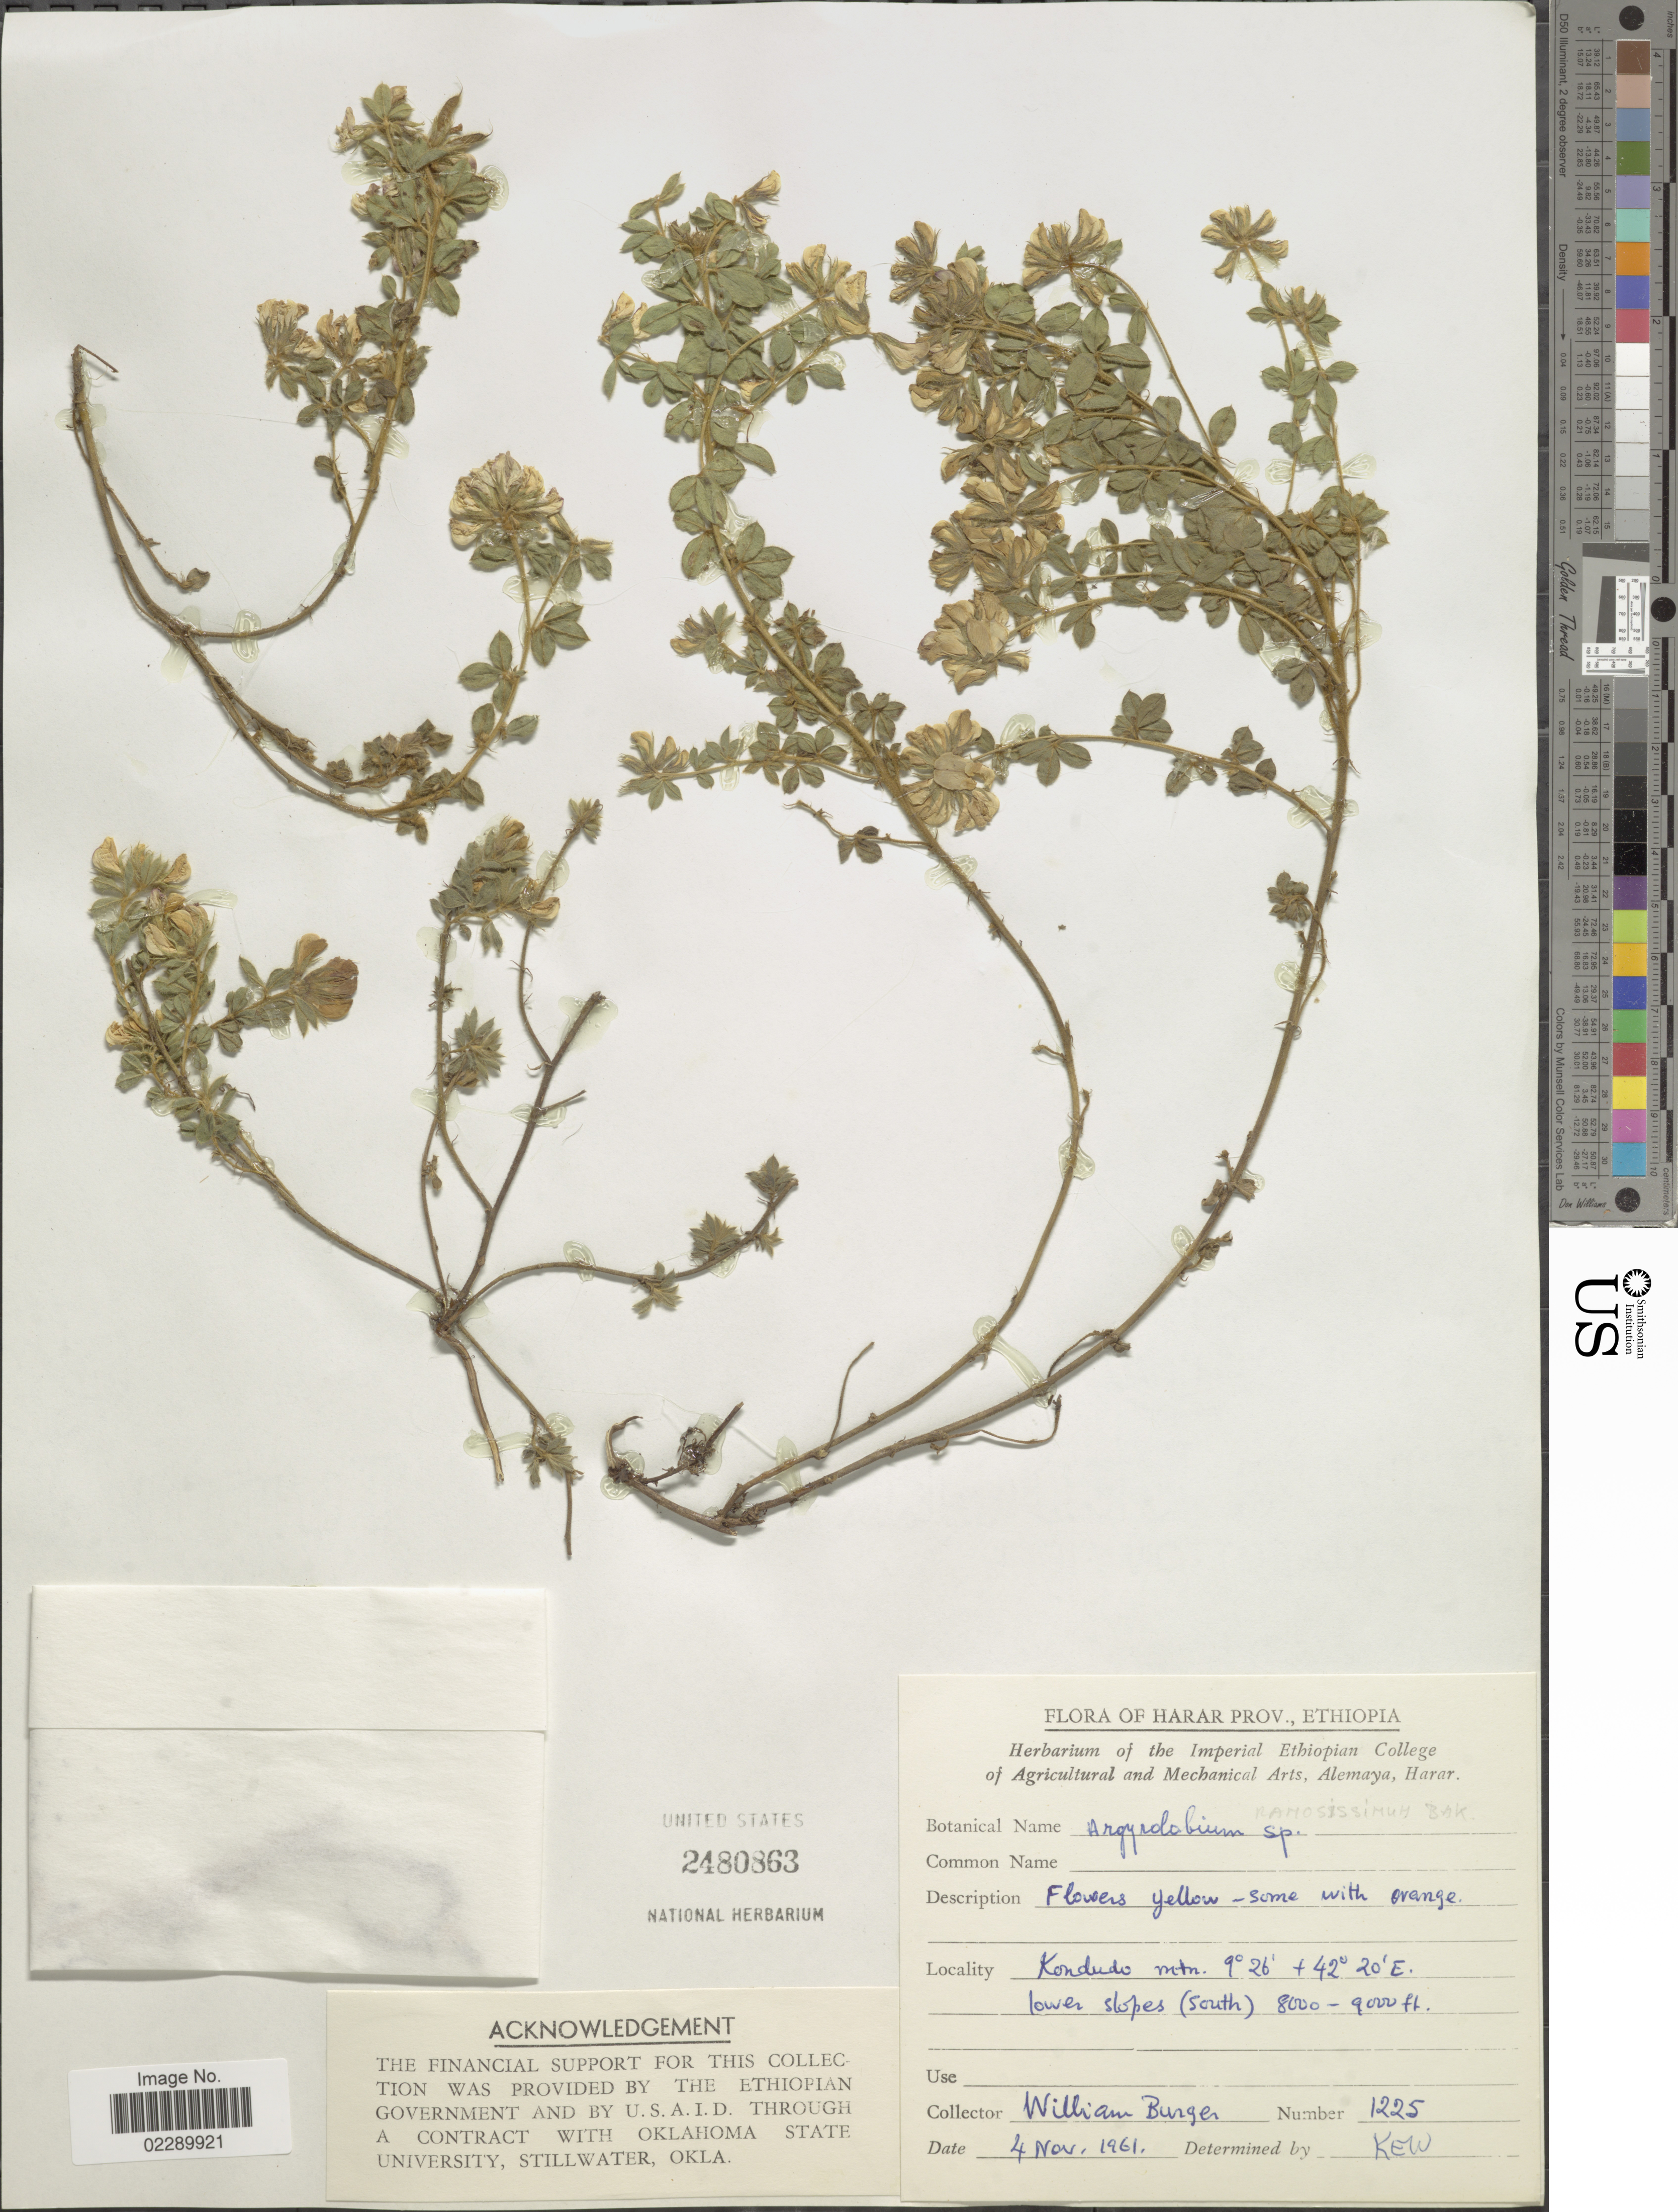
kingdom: Plantae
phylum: Tracheophyta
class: Magnoliopsida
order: Fabales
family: Fabaceae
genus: Argyrolobium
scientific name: Argyrolobium sp.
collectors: W. Burger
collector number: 1225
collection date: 1961-11-04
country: Ethiopia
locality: Harar Prov., Ethiopia. Kondudo mtn, lower slopes (south)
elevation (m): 2438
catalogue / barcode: US 2480863